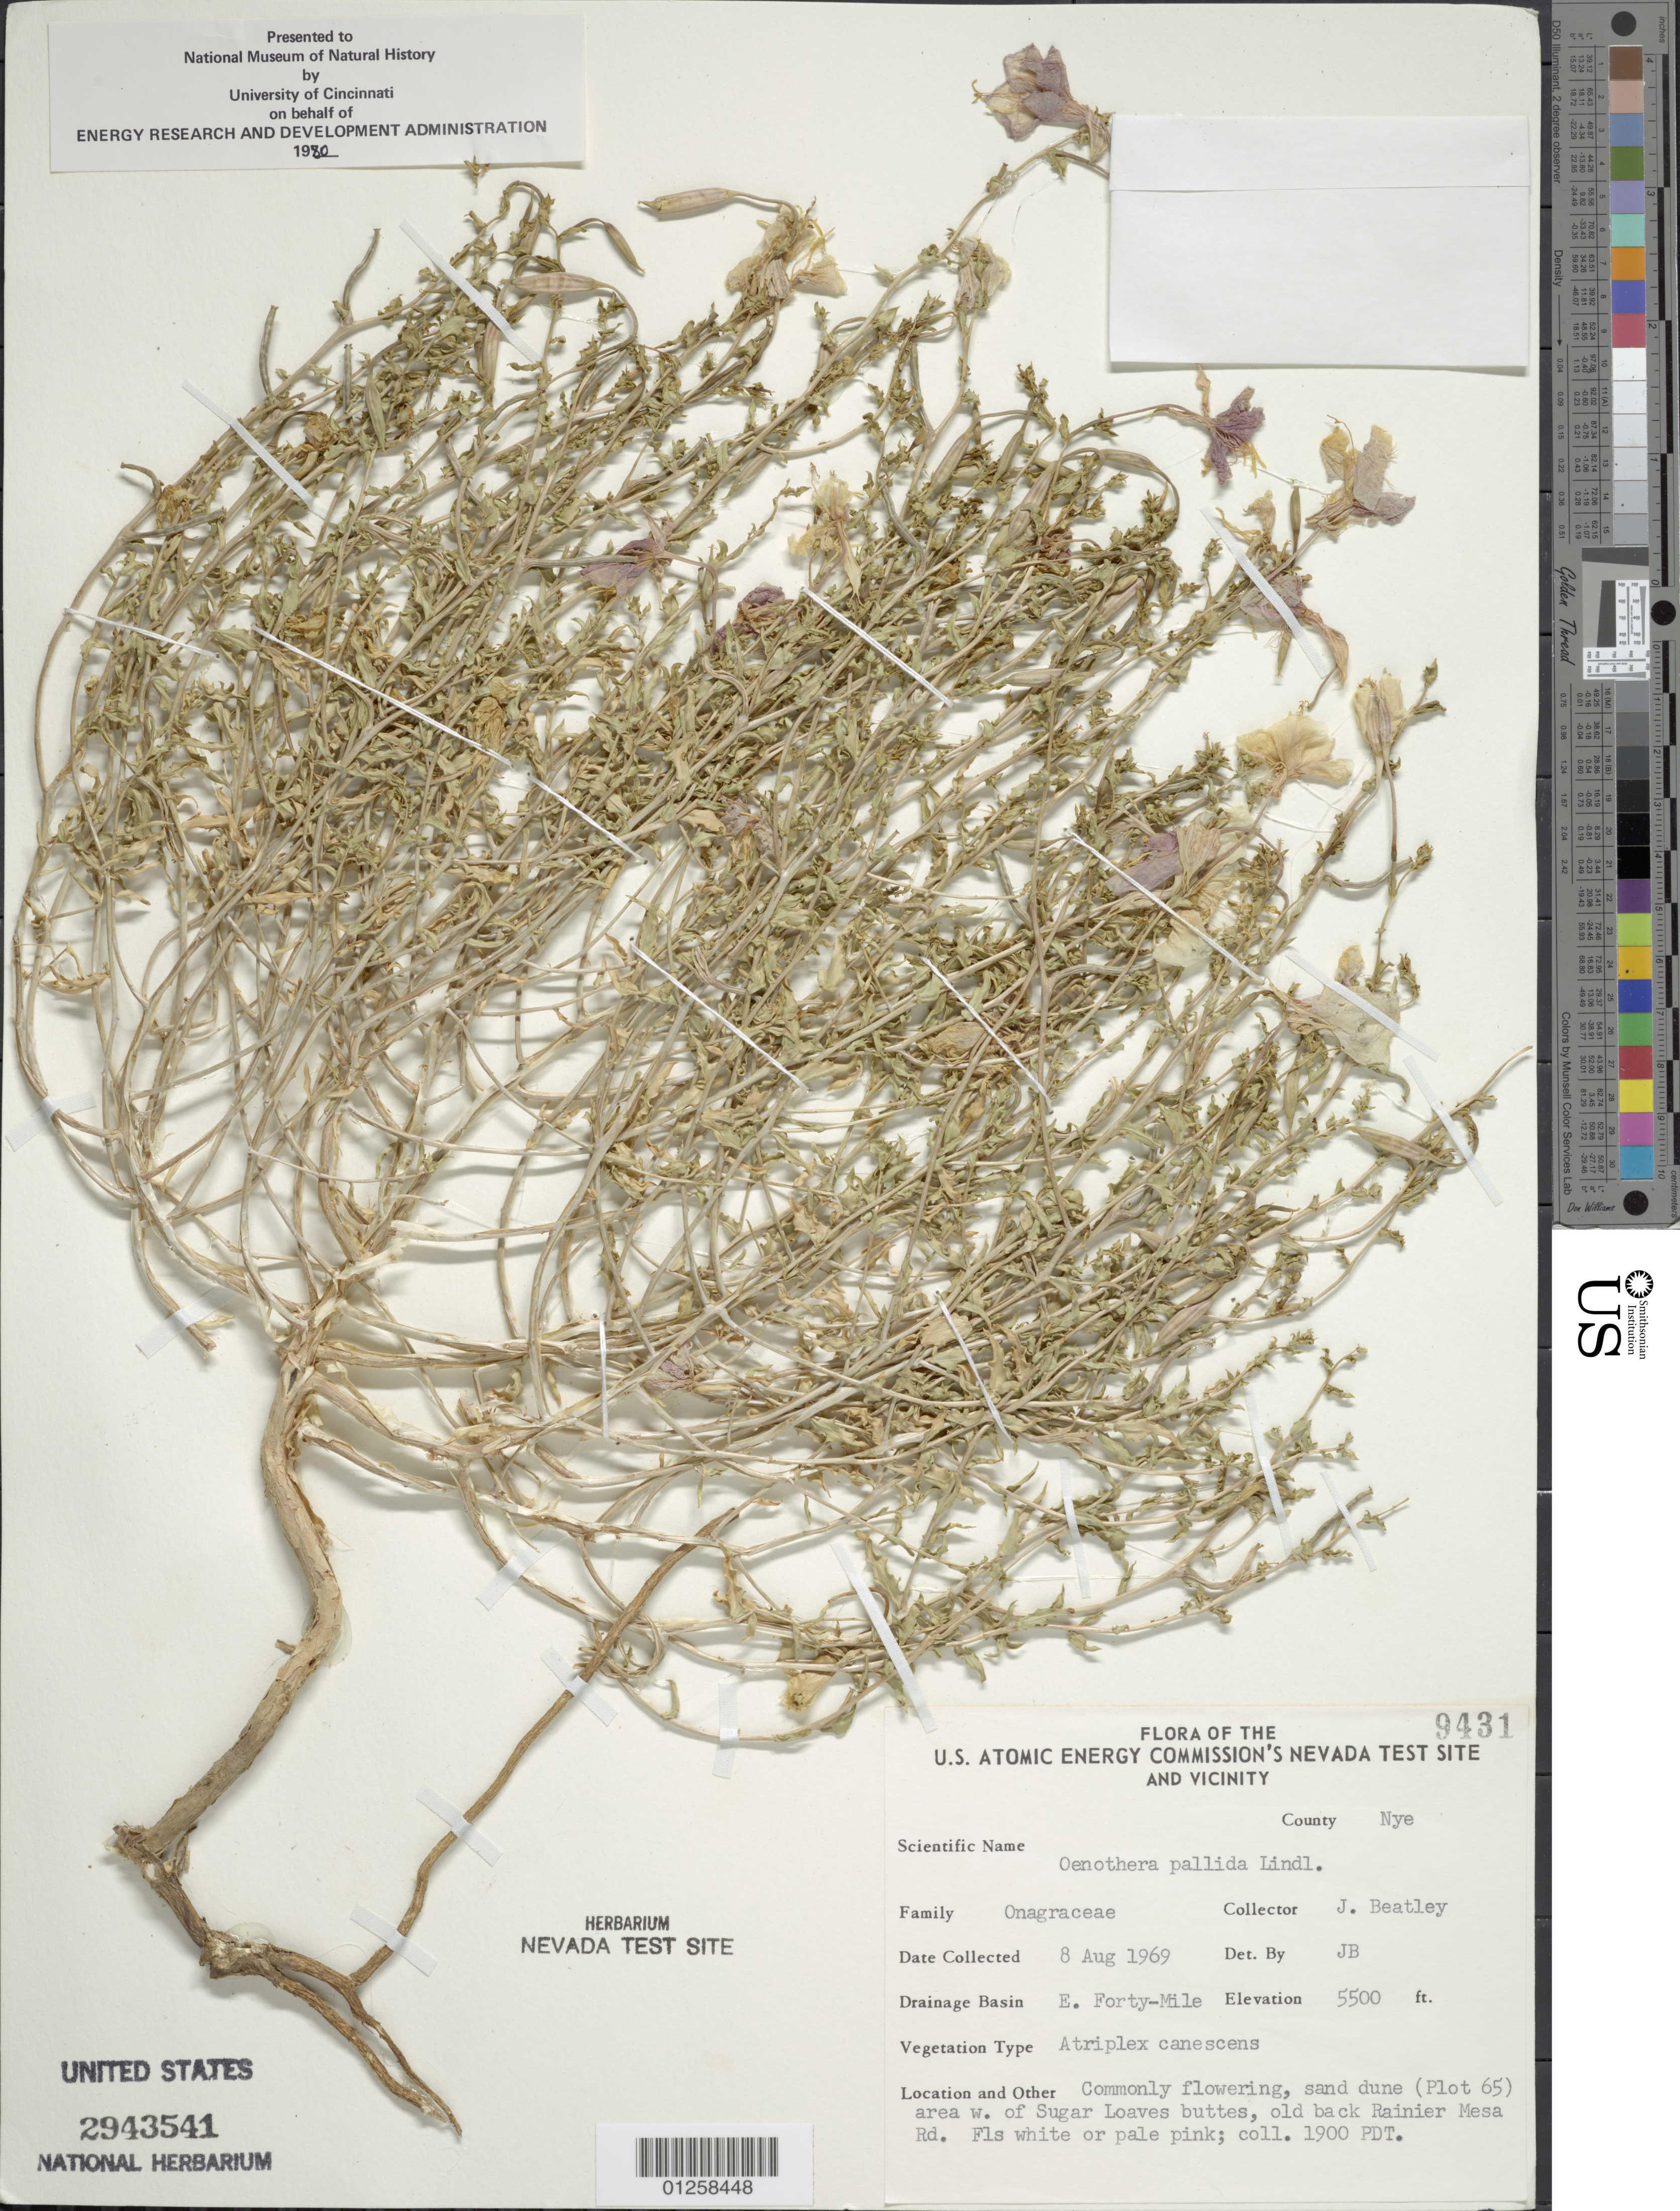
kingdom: Plantae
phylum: Tracheophyta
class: Magnoliopsida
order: Myrtales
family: Onagraceae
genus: Oenothera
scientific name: Oenothera pallida subsp. pallida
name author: Lindl.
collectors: J. C. Beatley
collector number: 9431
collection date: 1969-08-08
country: United States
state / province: Nevada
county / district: Nye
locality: E. Forty Mile. sand dune (Plot 65) area w. of Sugar Loaves buttes, old back Rainier Mesa Rd.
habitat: Sand dune area.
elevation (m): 1676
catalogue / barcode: US 2943541